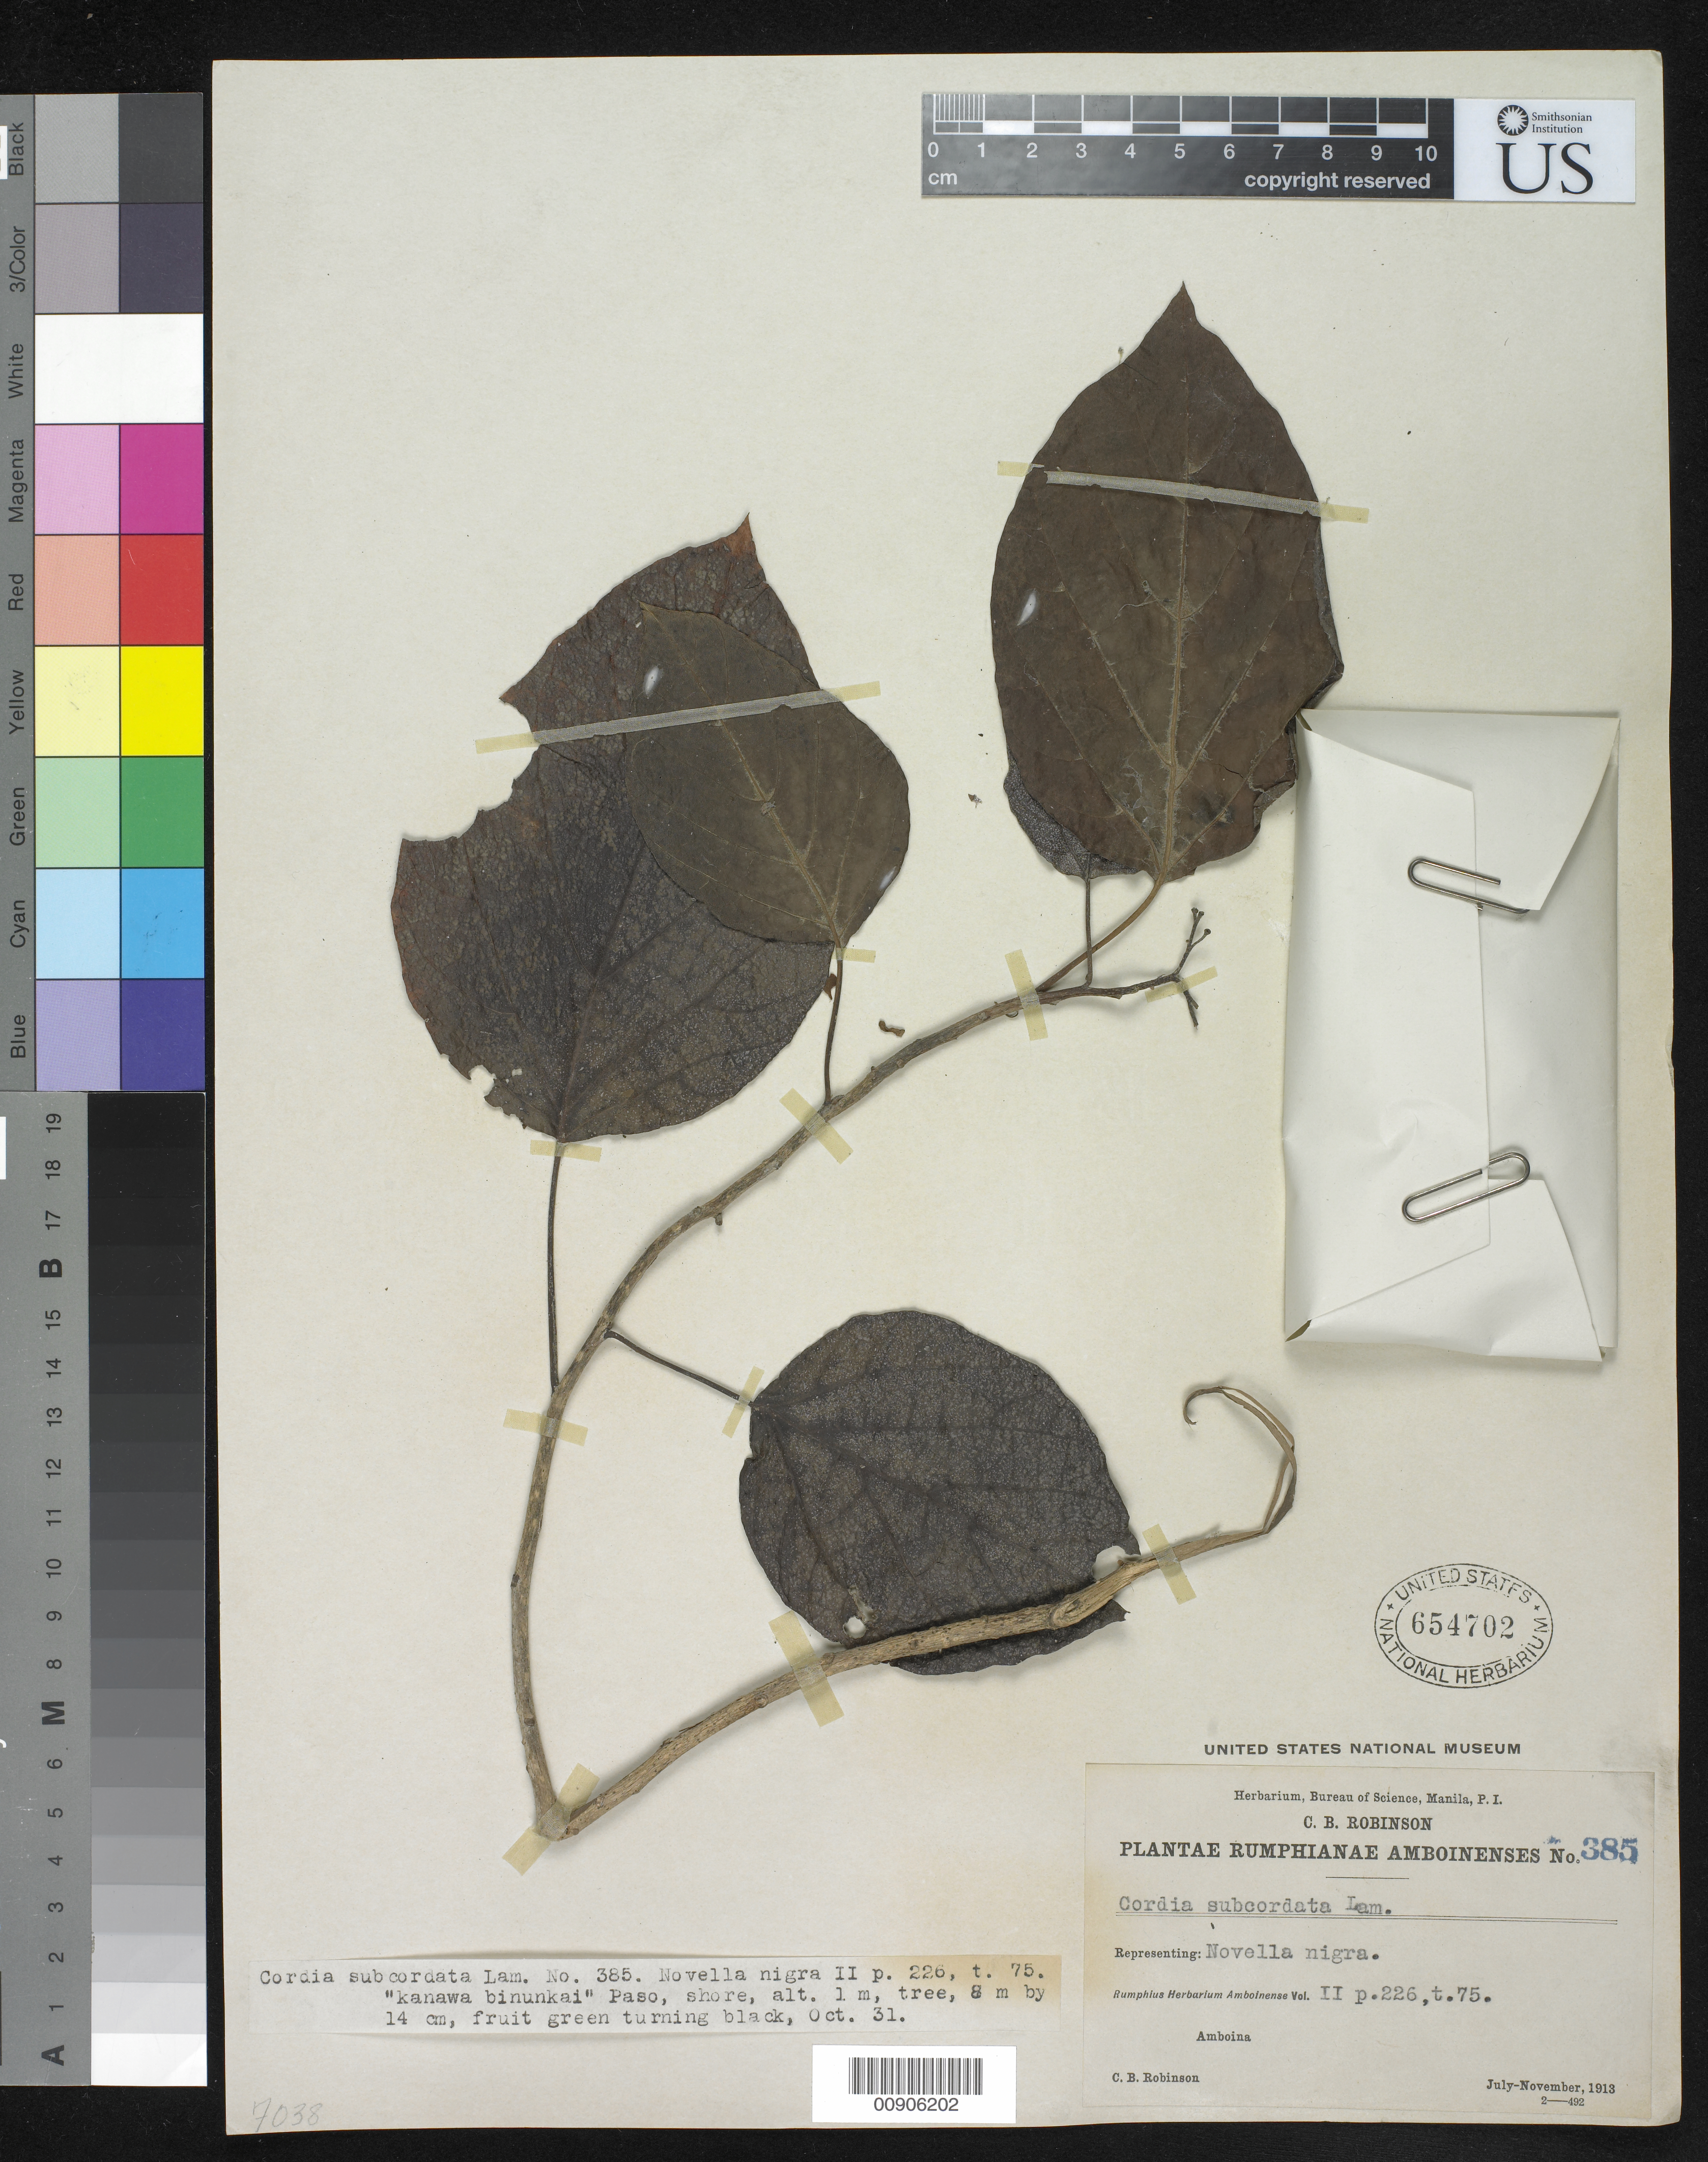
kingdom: Plantae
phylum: Tracheophyta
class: Magnoliopsida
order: Boraginales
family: Cordiaceae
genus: Cordia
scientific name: Cordia subcordata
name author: Lam.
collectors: C. Robinson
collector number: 385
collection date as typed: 31 Oct 1913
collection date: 1913-10-31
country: Indonesia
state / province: Maluku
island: Amboina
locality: Paso, shore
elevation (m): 1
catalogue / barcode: US 654702